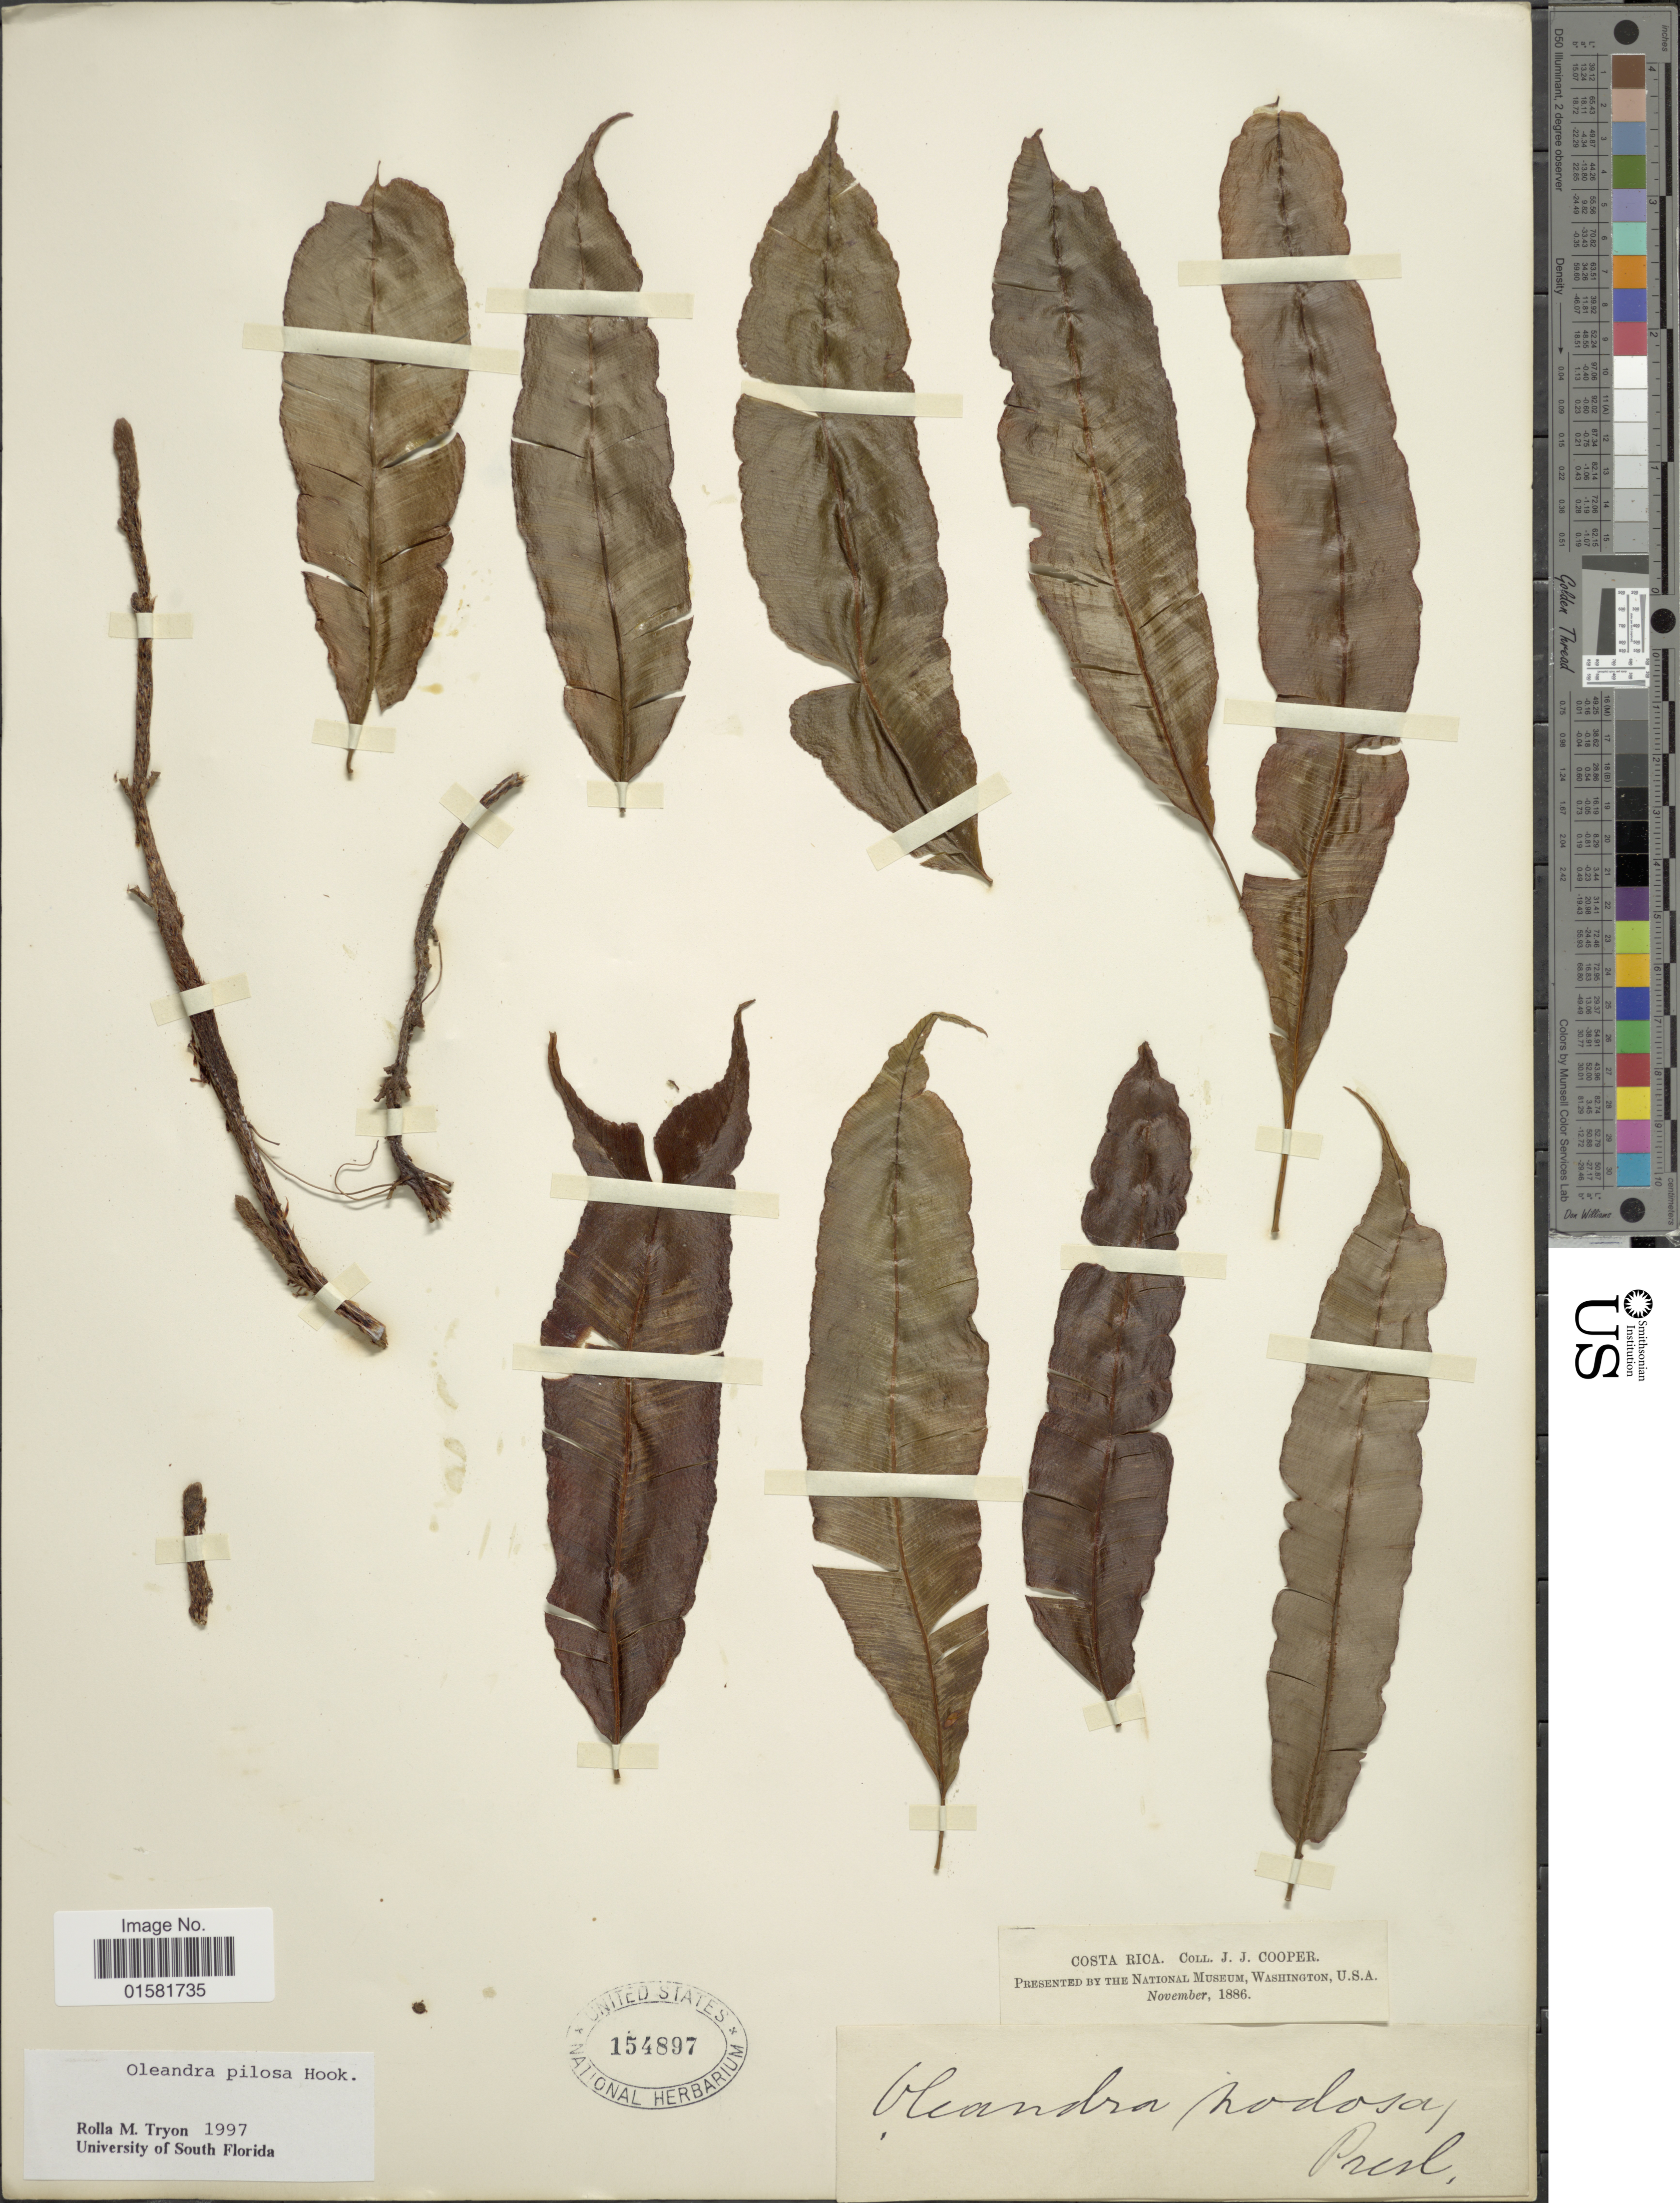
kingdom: Plantae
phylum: Tracheophyta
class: Polypodiopsida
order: Polypodiales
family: Oleandraceae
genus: Oleandra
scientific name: Oleandra pilosa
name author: Hook.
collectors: J. J. Cooper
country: Costa Rica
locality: Costa Rica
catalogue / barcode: US 154897